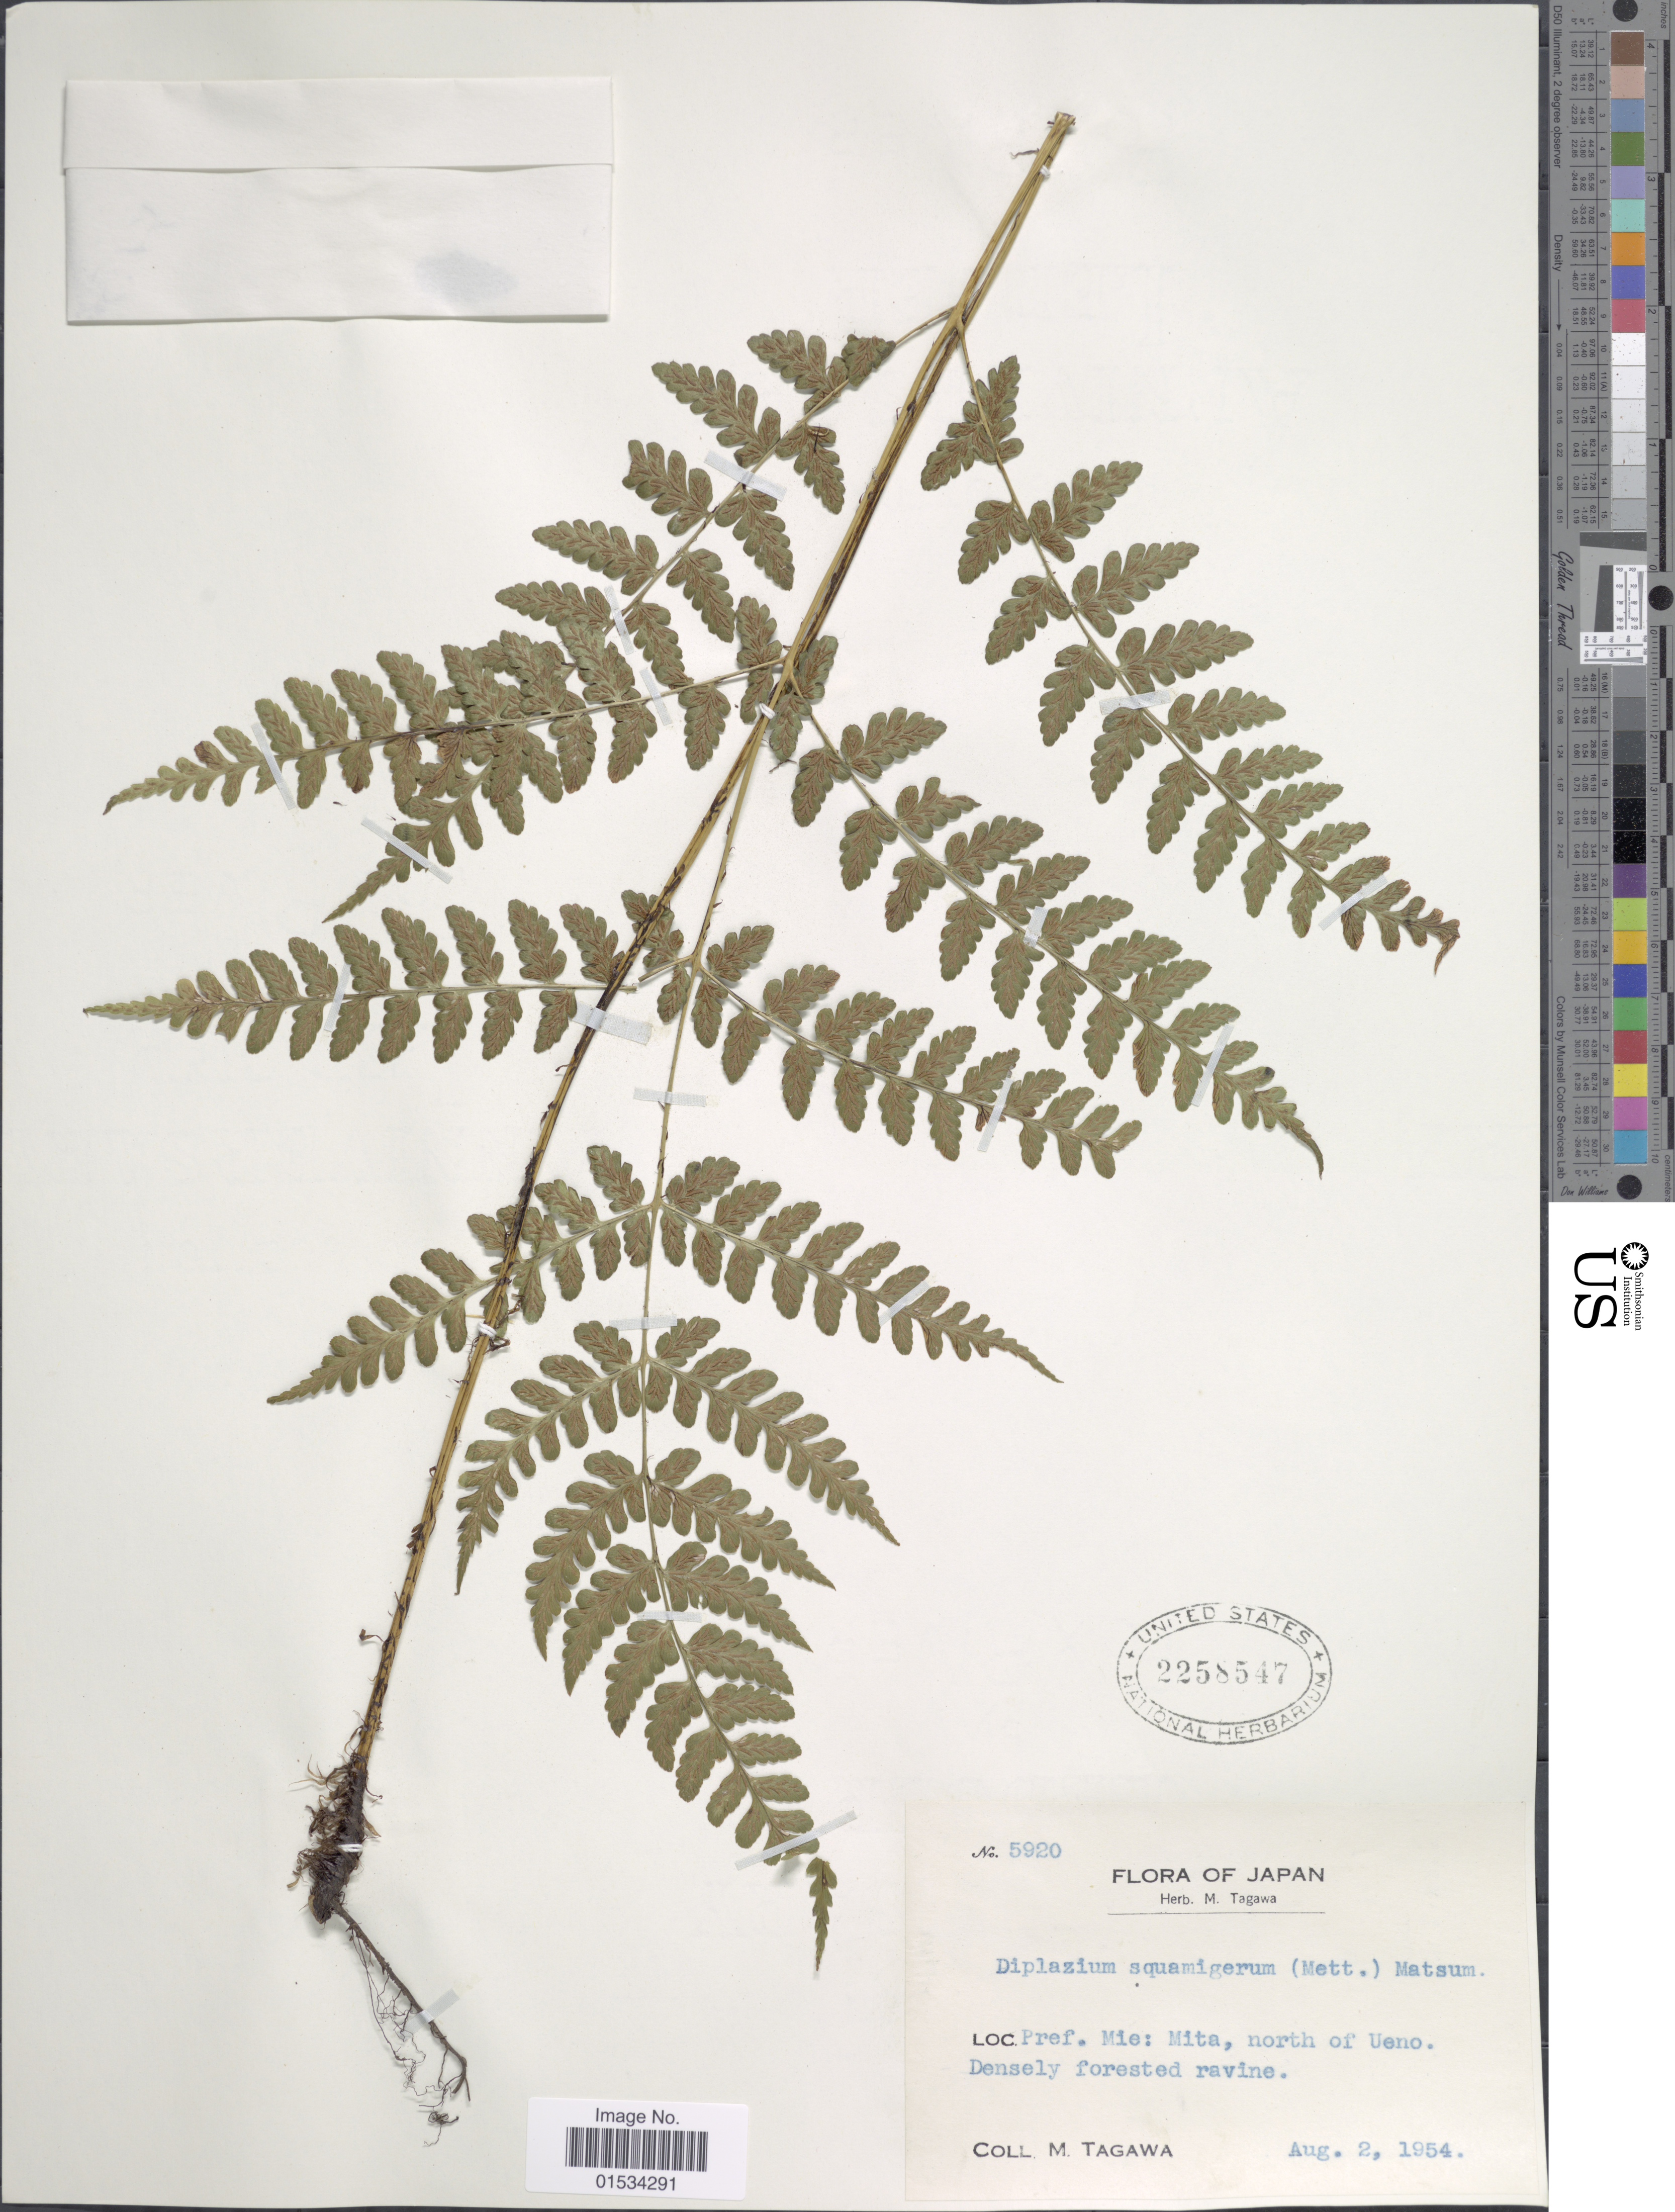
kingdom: Plantae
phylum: Tracheophyta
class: Polypodiopsida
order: Polypodiales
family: Athyriaceae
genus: Diplazium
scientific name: Diplazium squamigerum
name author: (Mett.) Christ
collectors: M. Tagawa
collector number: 5920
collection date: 1954-08-02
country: Japan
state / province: Mie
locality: Mita, north of Ueno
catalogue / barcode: US 2258547